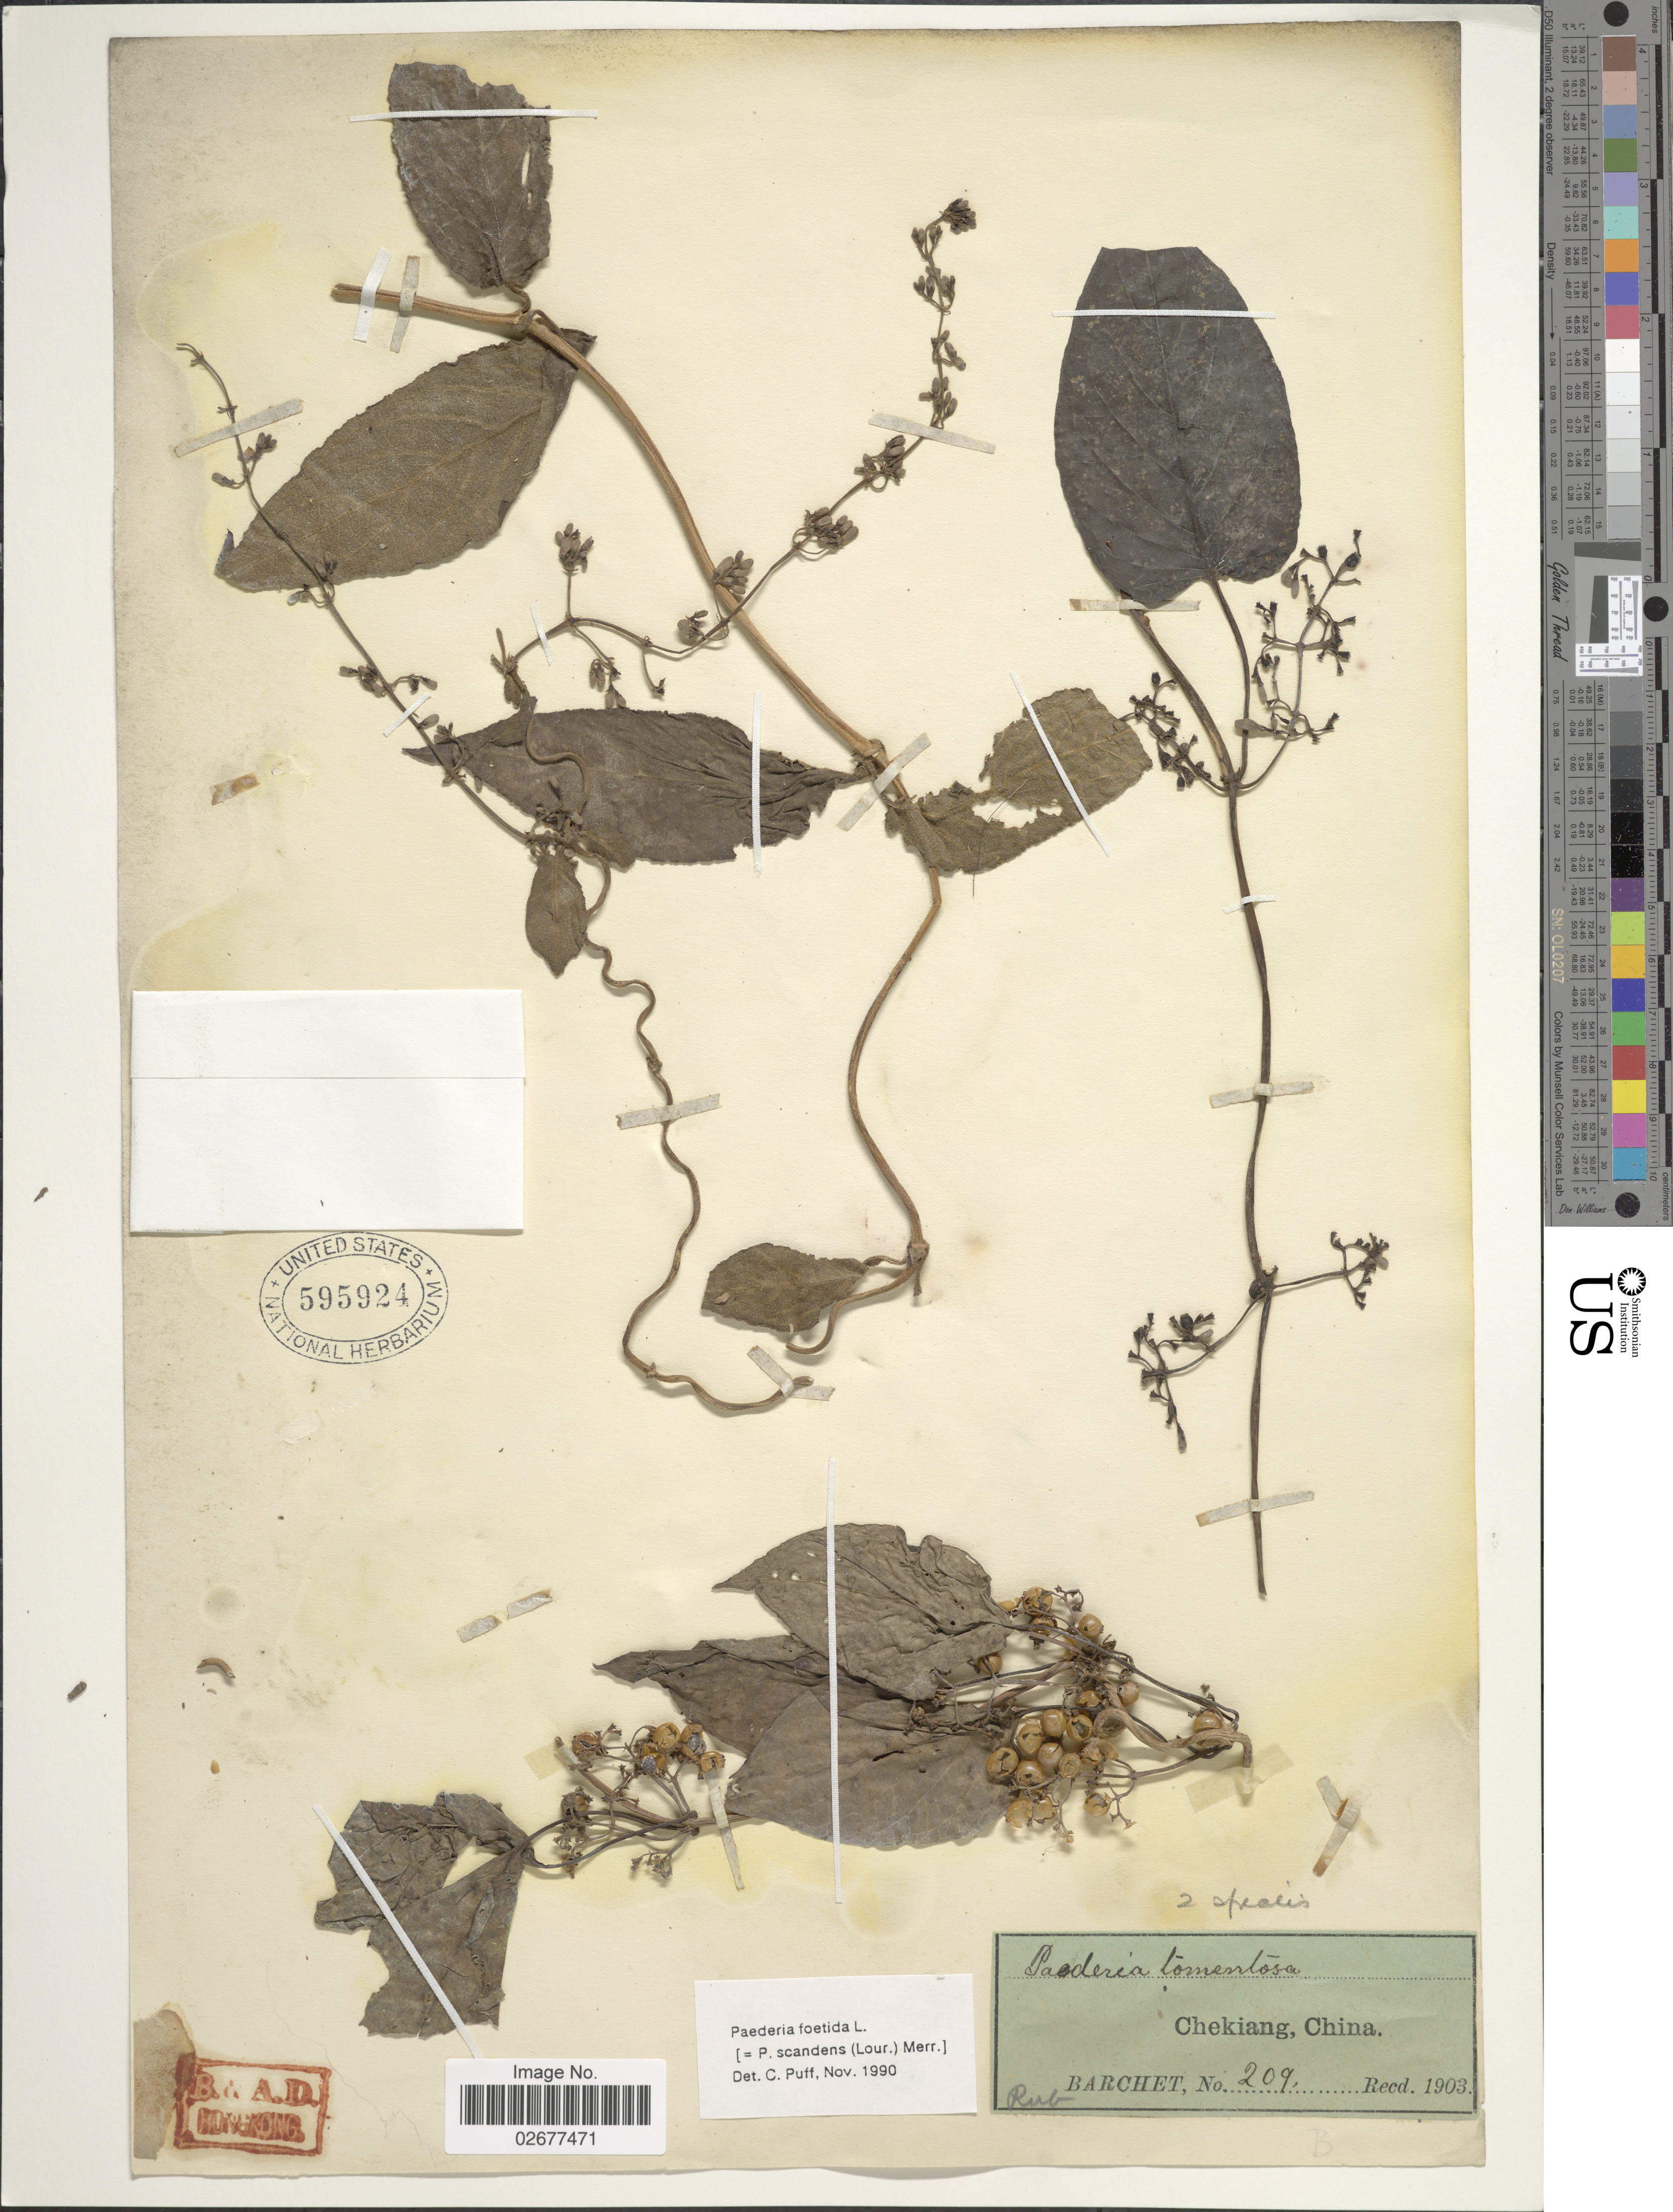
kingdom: Plantae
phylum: Tracheophyta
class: Magnoliopsida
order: Gentianales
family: Rubiaceae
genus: Paederia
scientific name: Paederia foetida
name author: L.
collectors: Barchet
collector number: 209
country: China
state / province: Zhejiang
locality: Chekiang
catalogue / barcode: US 595924